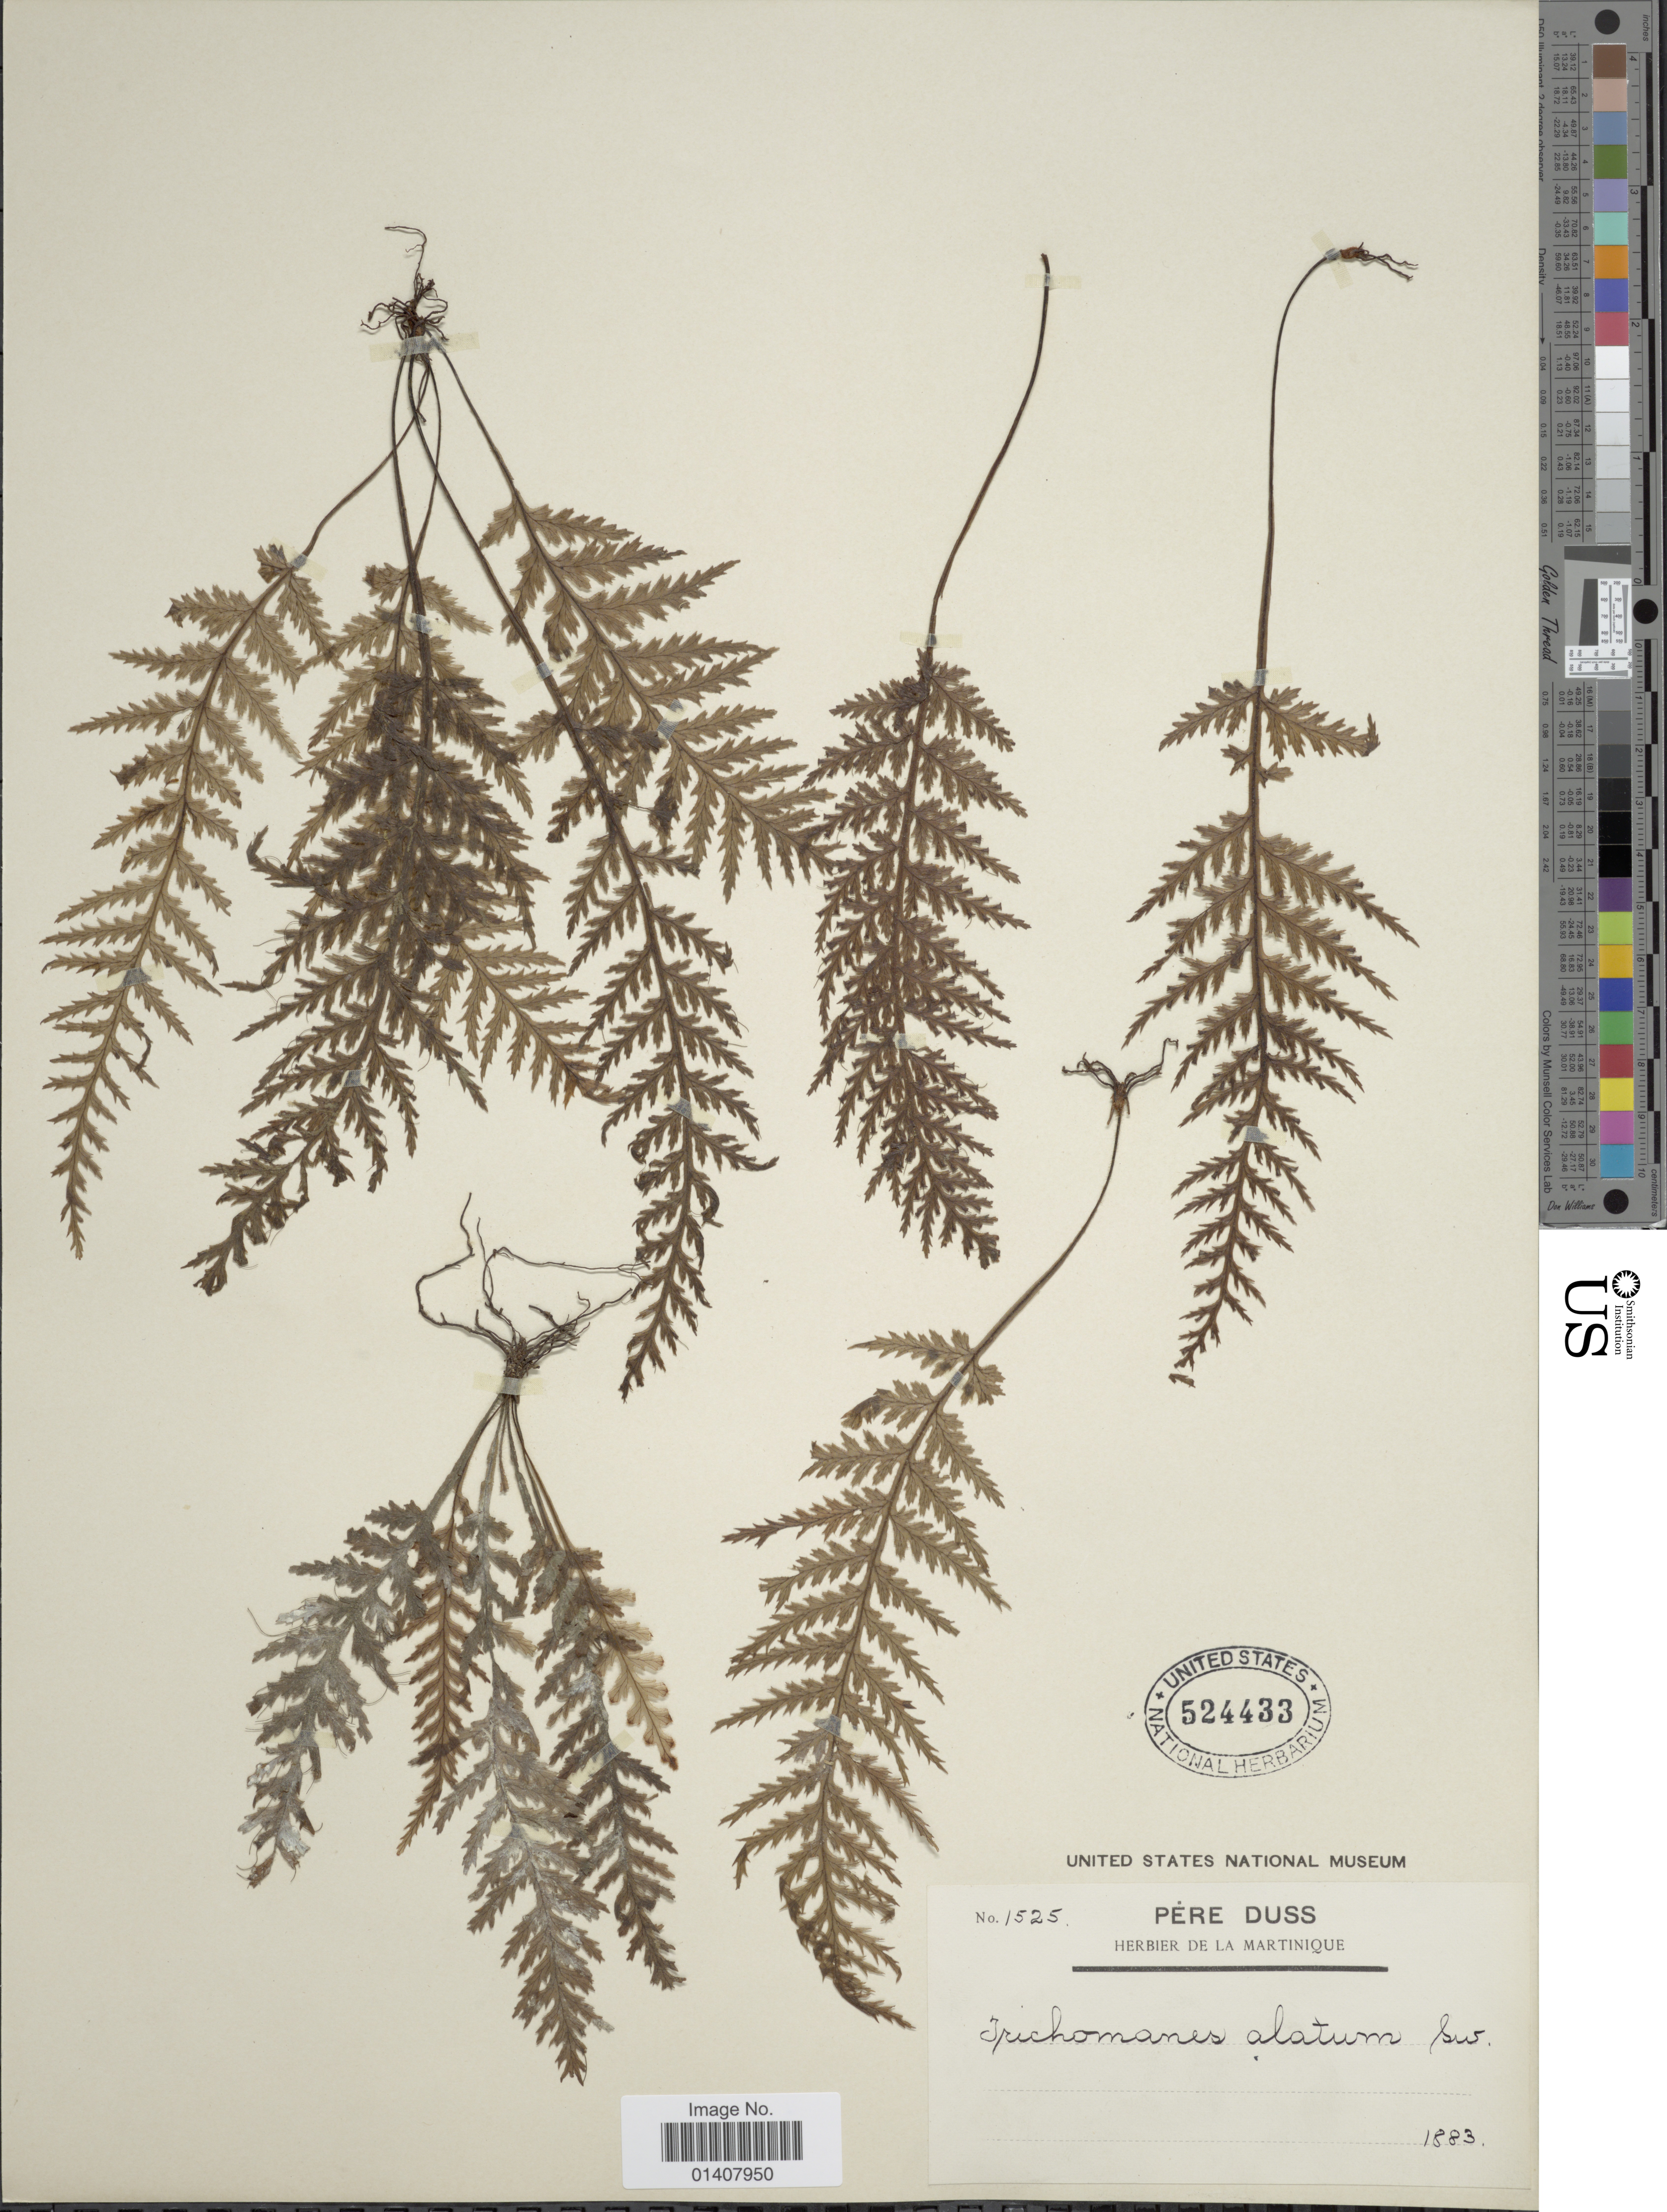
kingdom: Plantae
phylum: Tracheophyta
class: Polypodiopsida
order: Hymenophyllales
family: Hymenophyllaceae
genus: Trichomanes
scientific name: Trichomanes alatum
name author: Sw.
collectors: Père Duss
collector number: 1525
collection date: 1883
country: Martinique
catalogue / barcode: US 524433